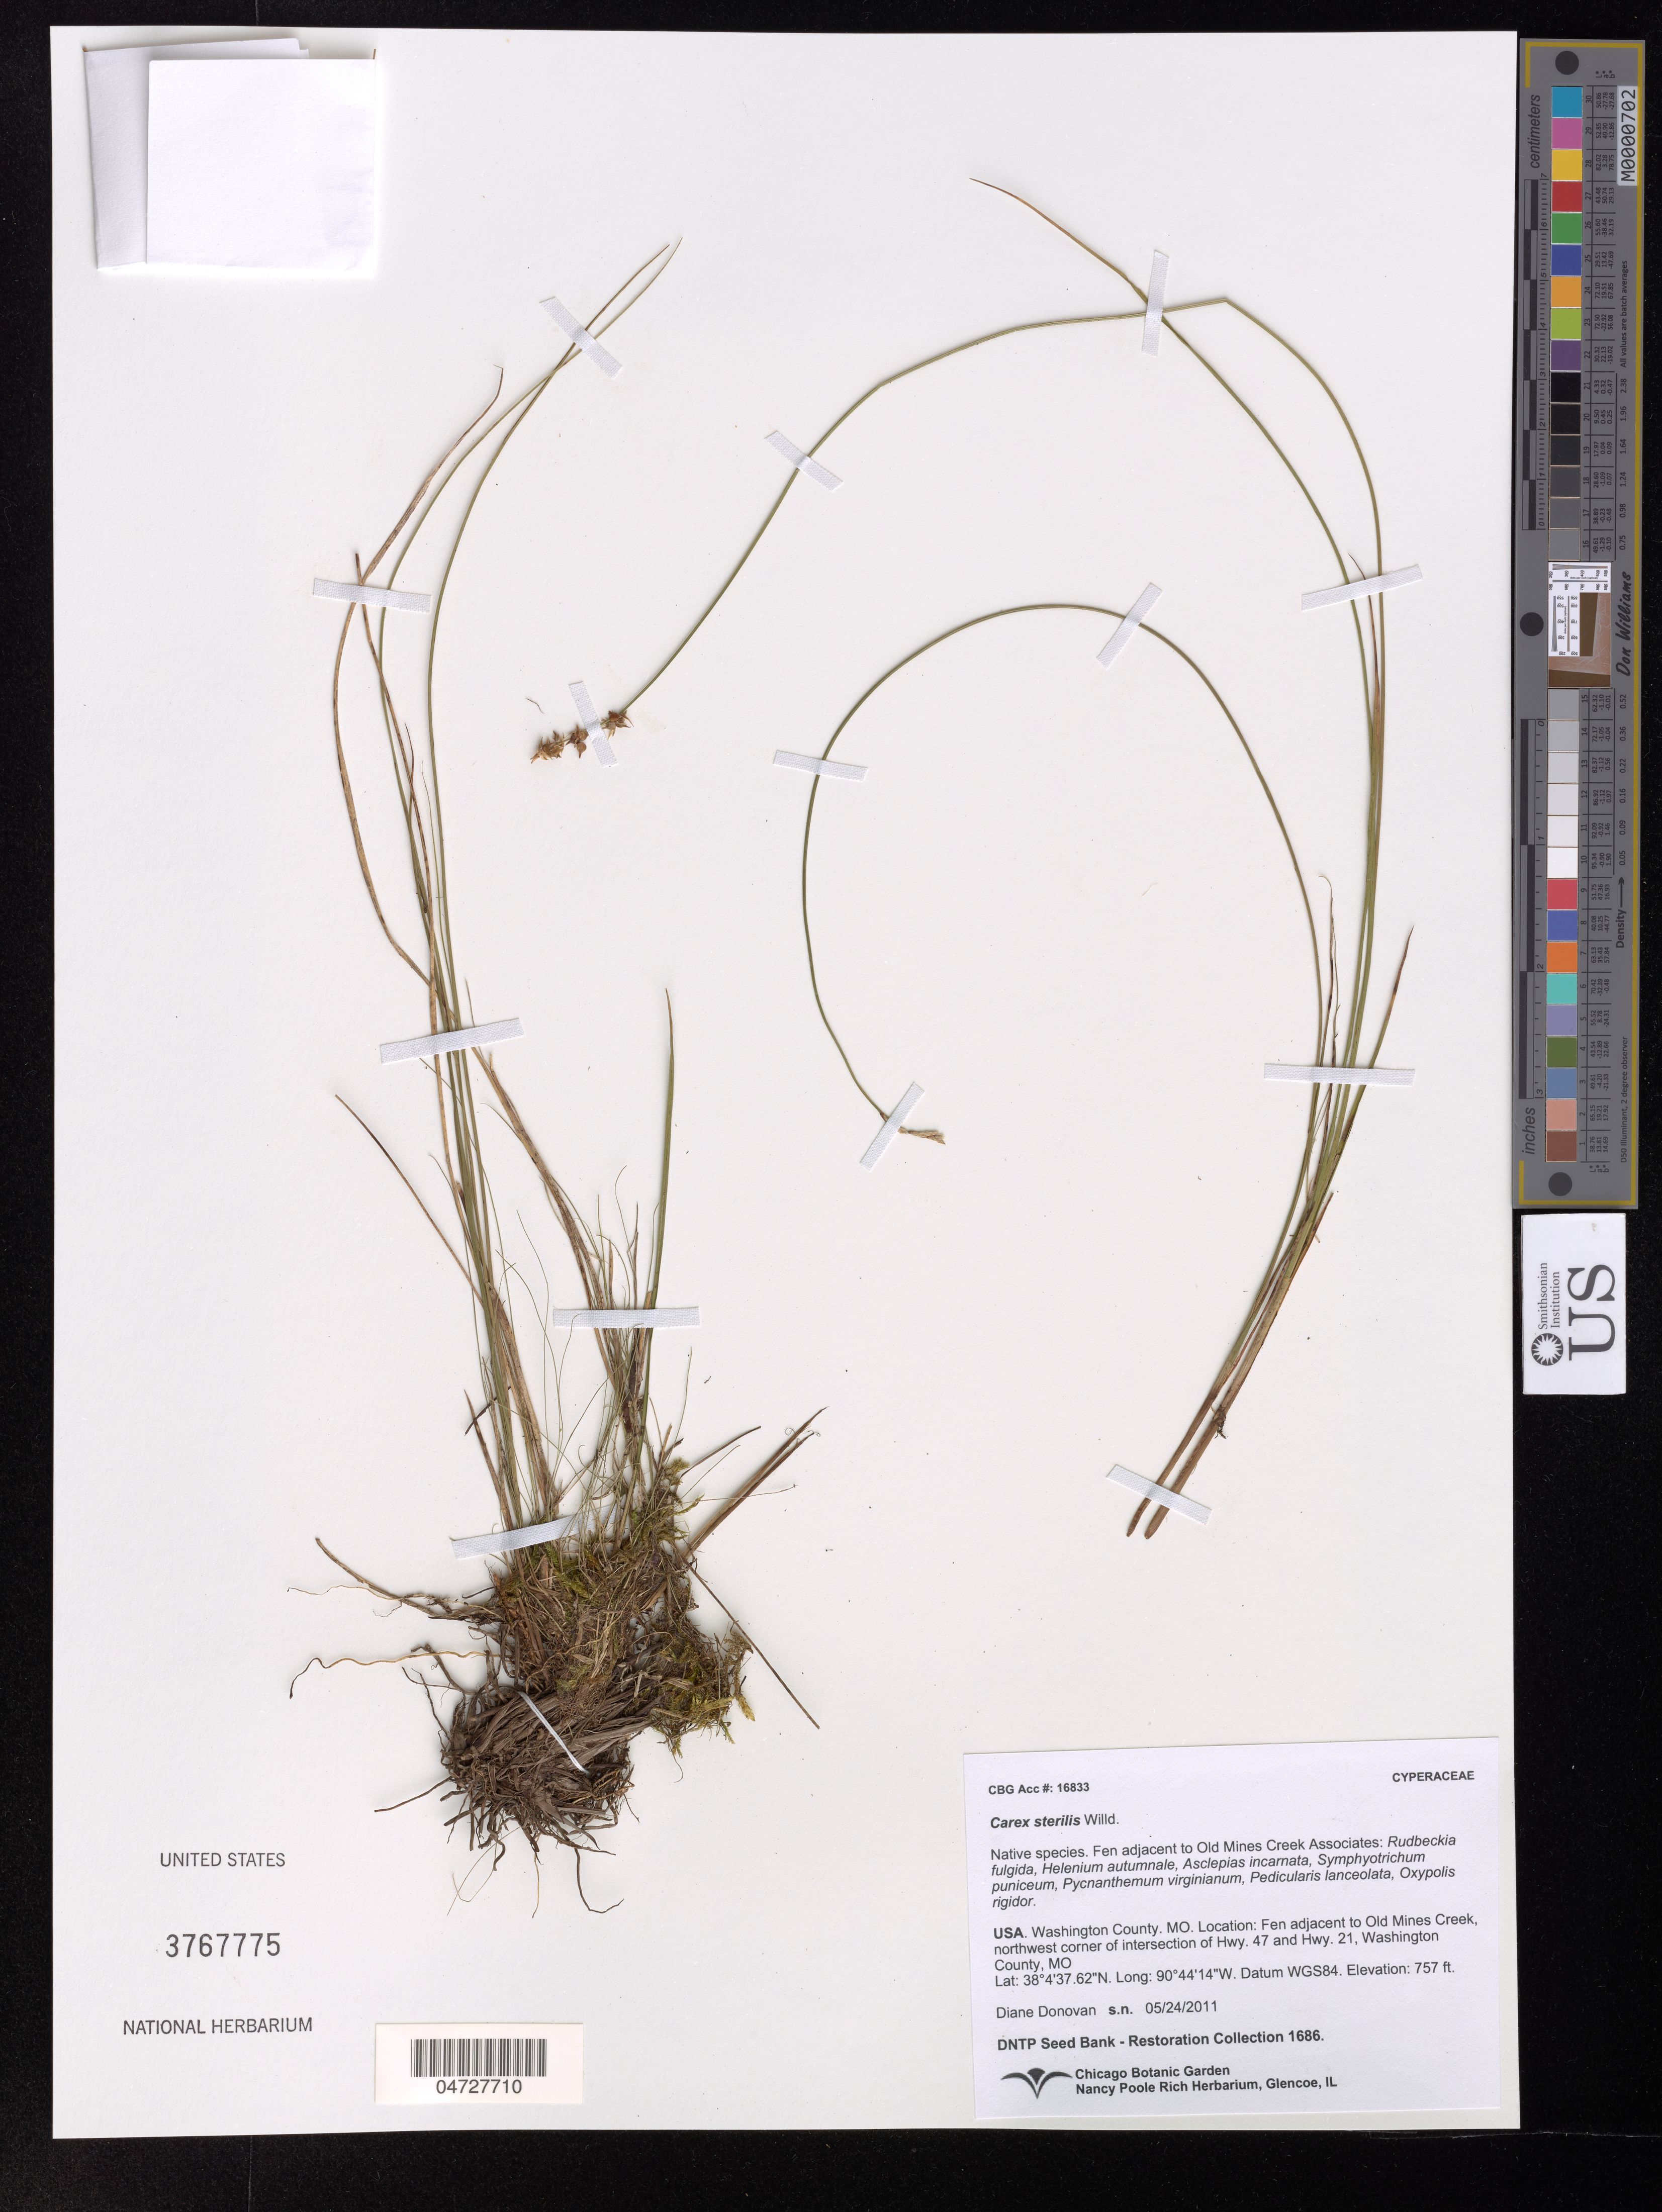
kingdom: Plantae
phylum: Tracheophyta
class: Liliopsida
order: Poales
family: Cyperaceae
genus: Carex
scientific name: Carex sterilis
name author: Willd.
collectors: D. Donovan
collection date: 2011-05-24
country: United States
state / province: Missouri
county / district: Washington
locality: Washington County. Fen adjacent to Old Mines Creek, northwest corner of intersection of Hwy. 47 and Hwy. 21.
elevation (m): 231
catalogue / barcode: US 3767775